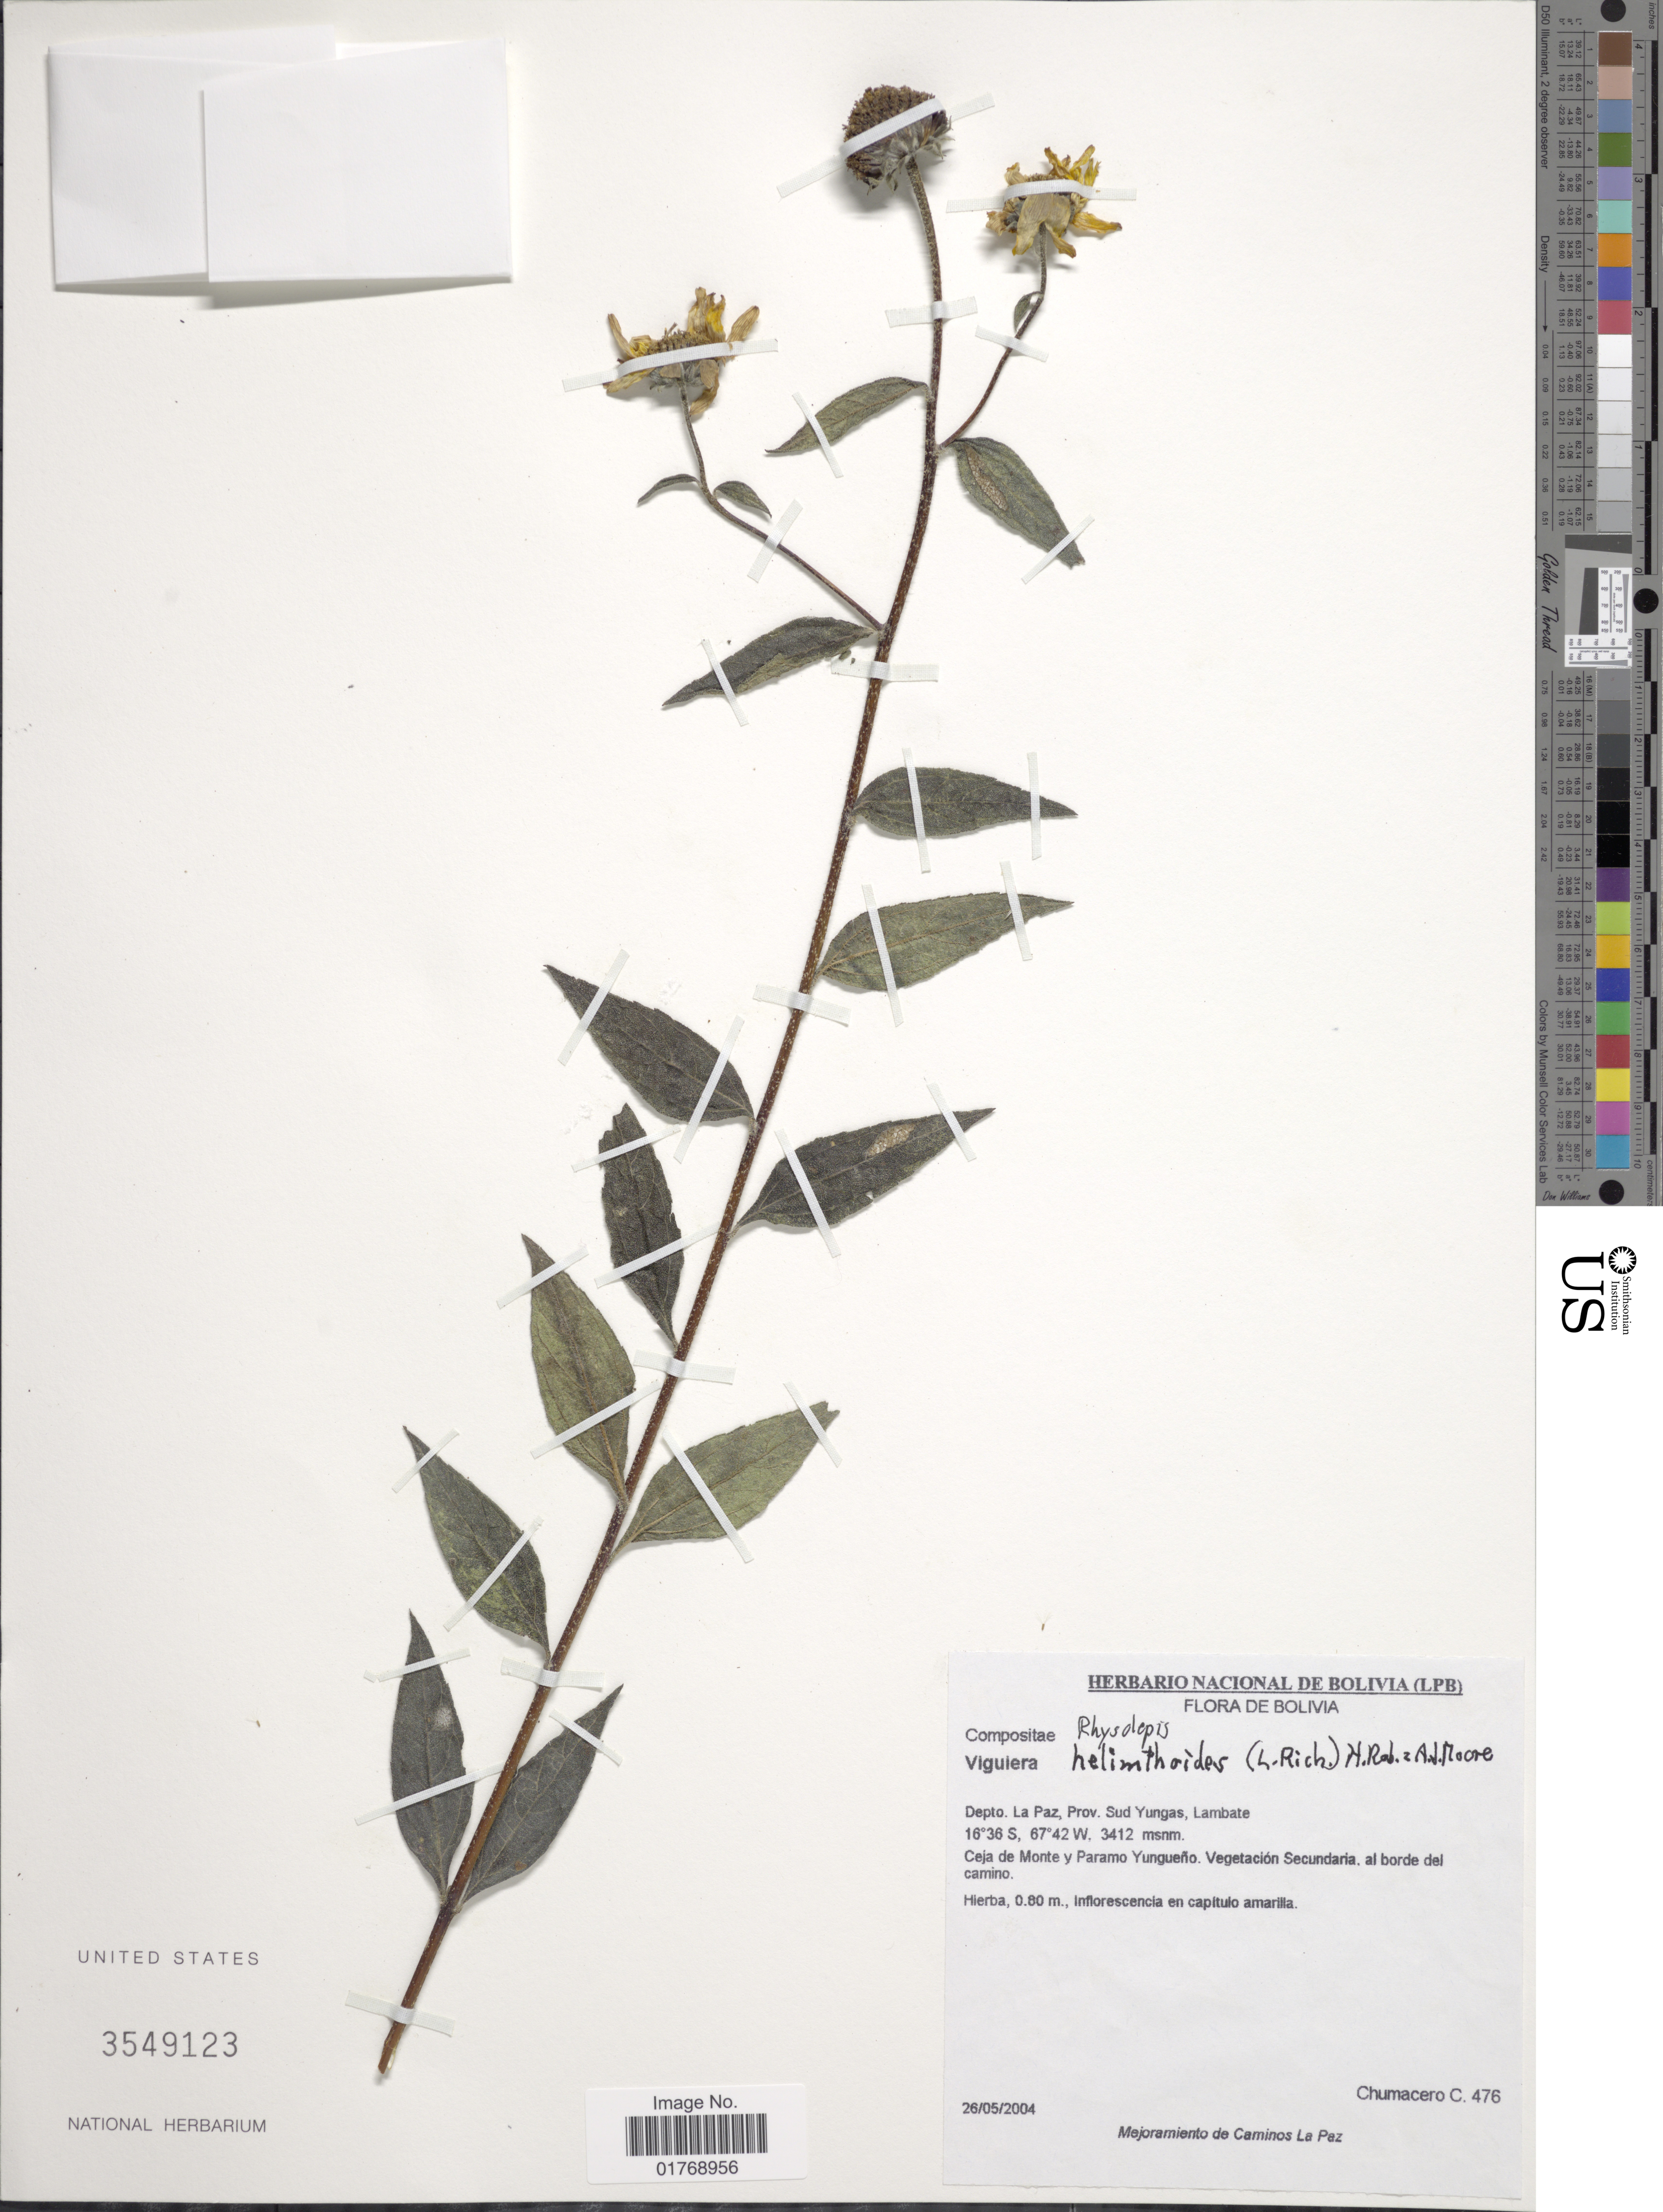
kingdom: Plantae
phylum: Tracheophyta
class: Magnoliopsida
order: Asterales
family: Asteraceae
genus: Viguiera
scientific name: Viguiera procumbens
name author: (Pers.) S.F. Blake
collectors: C. Chumacero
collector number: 476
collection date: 2004-05-26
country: Bolivia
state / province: La Paz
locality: Depto. La Paz, Prov. Sud Yungas, Lambate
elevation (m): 3412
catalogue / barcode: US 3549123